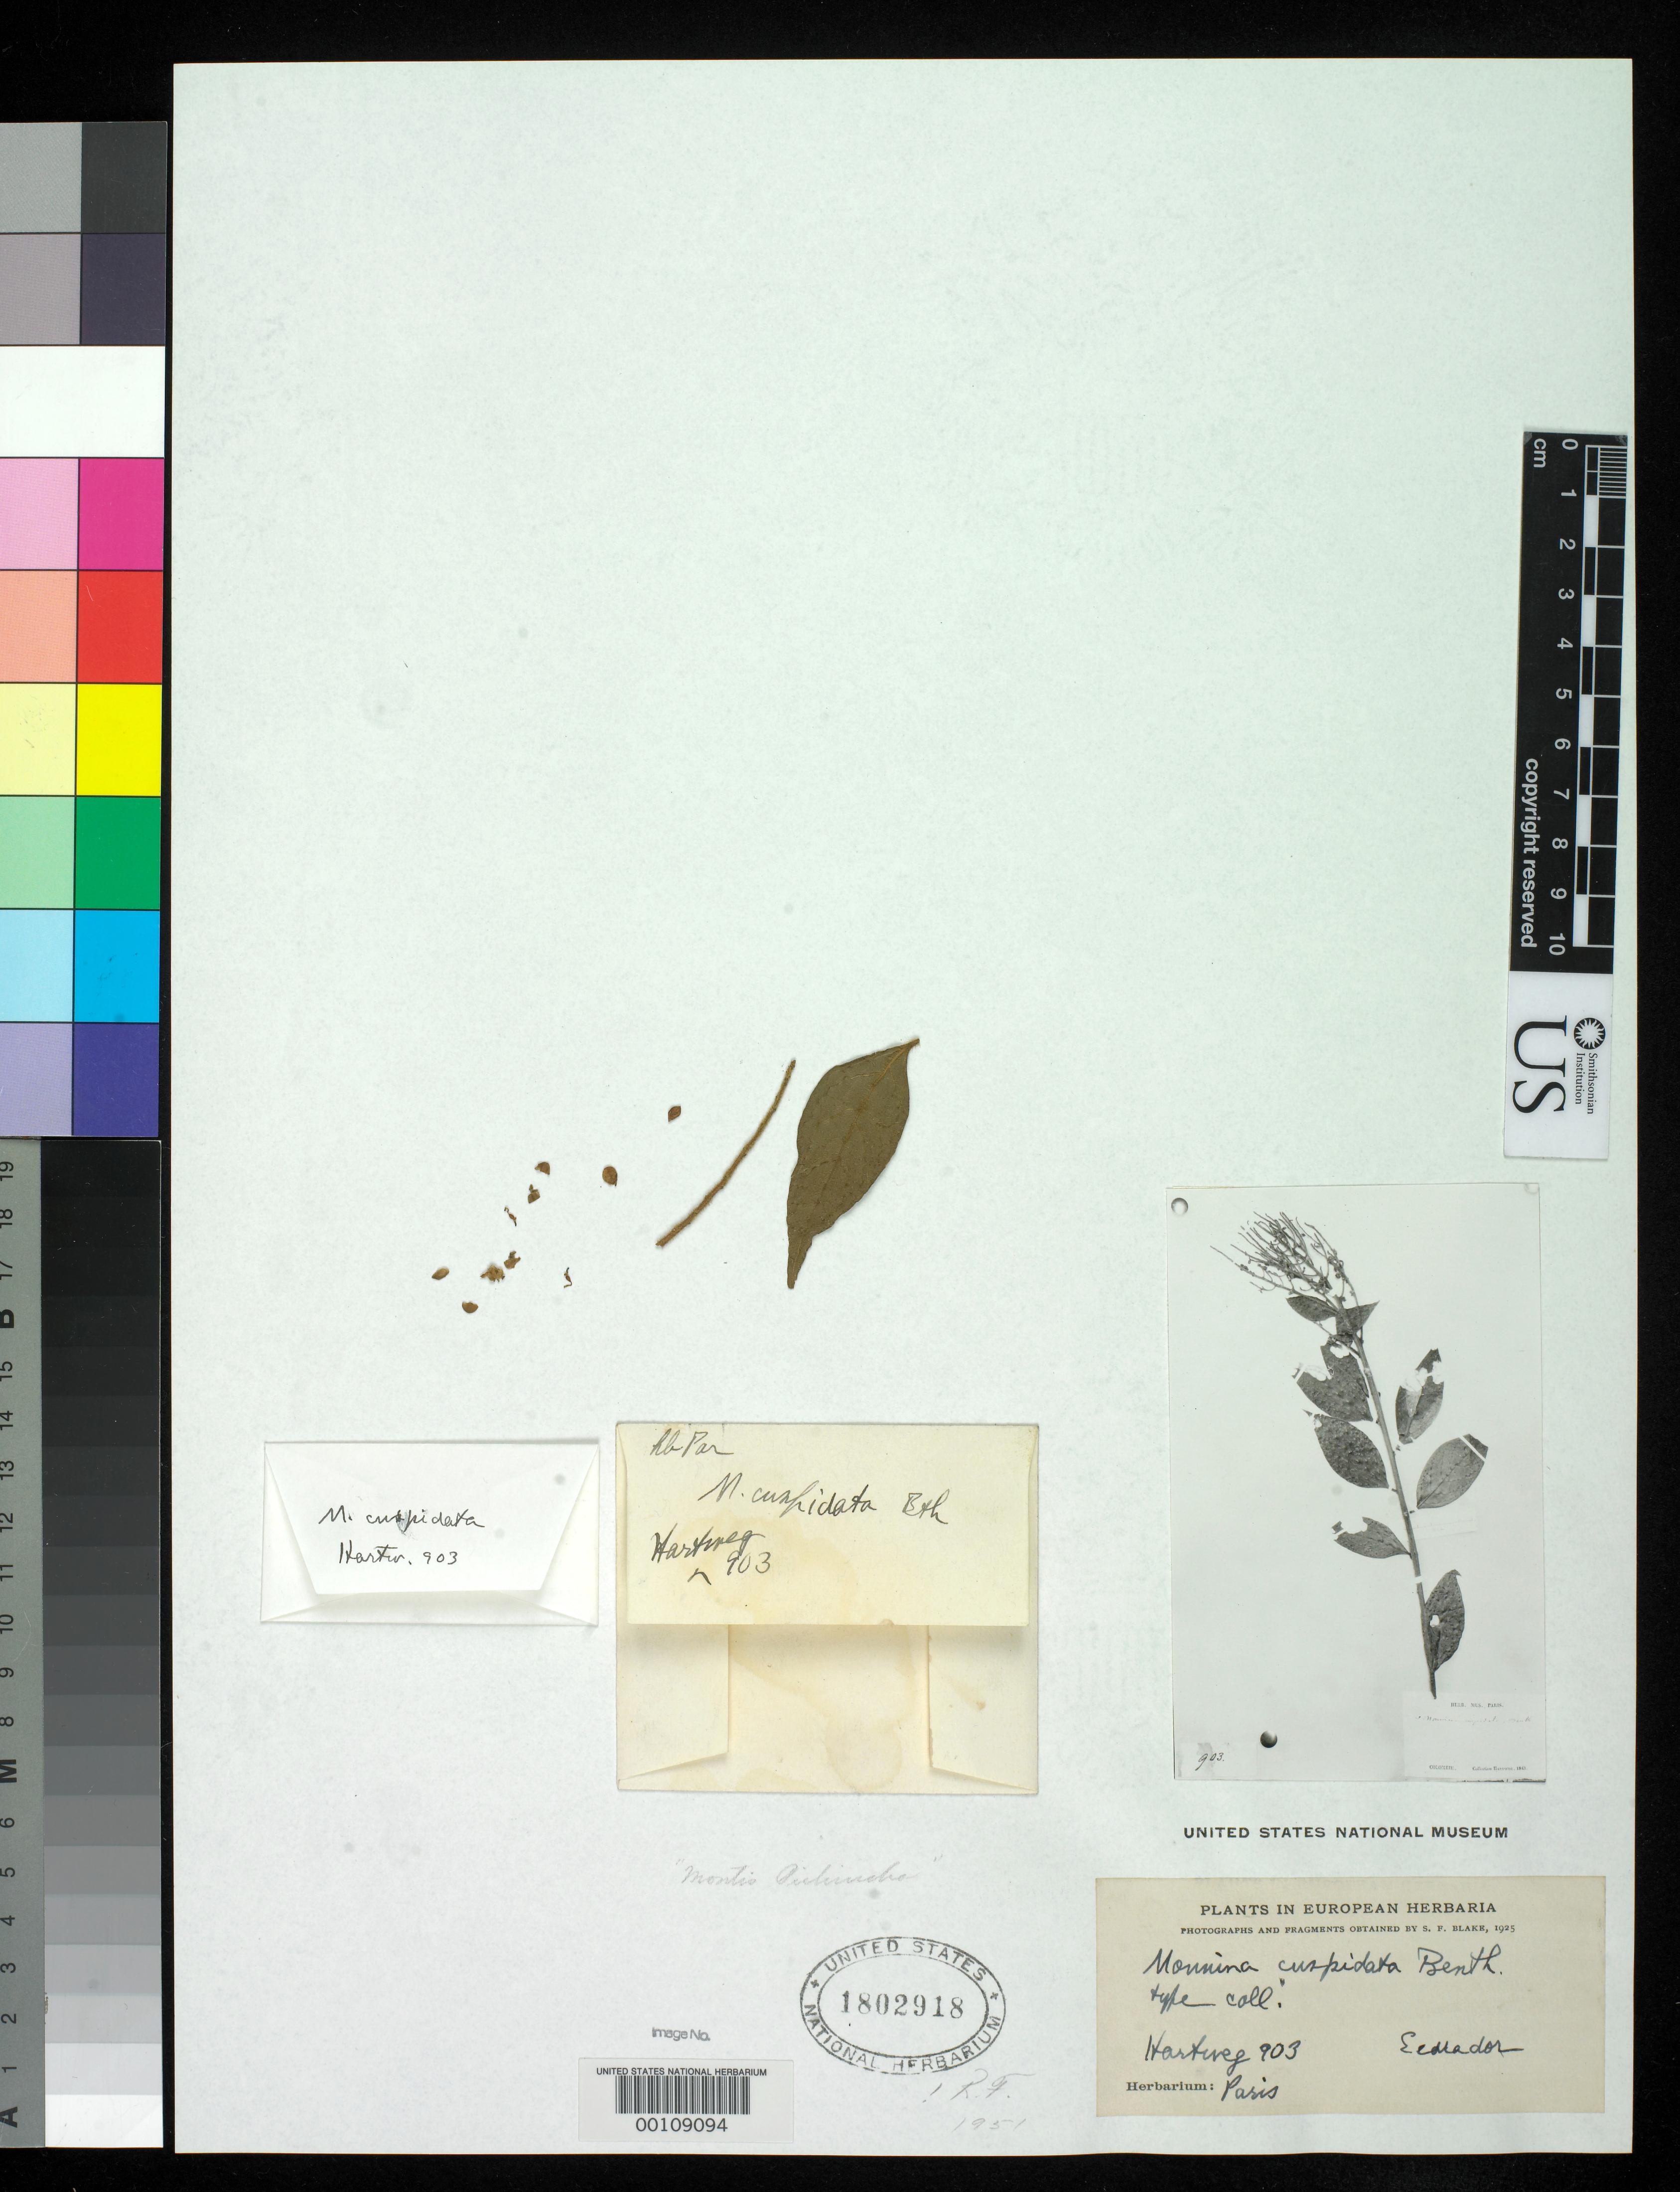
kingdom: Plantae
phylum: Tracheophyta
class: Magnoliopsida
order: Fabales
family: Polygalaceae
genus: Monnina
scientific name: Monnina cuspidata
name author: Benth.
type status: Type Fragment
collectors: K. Hartweg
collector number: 903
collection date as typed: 1843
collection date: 1843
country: Ecuador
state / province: Pichincha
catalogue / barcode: US 1802918